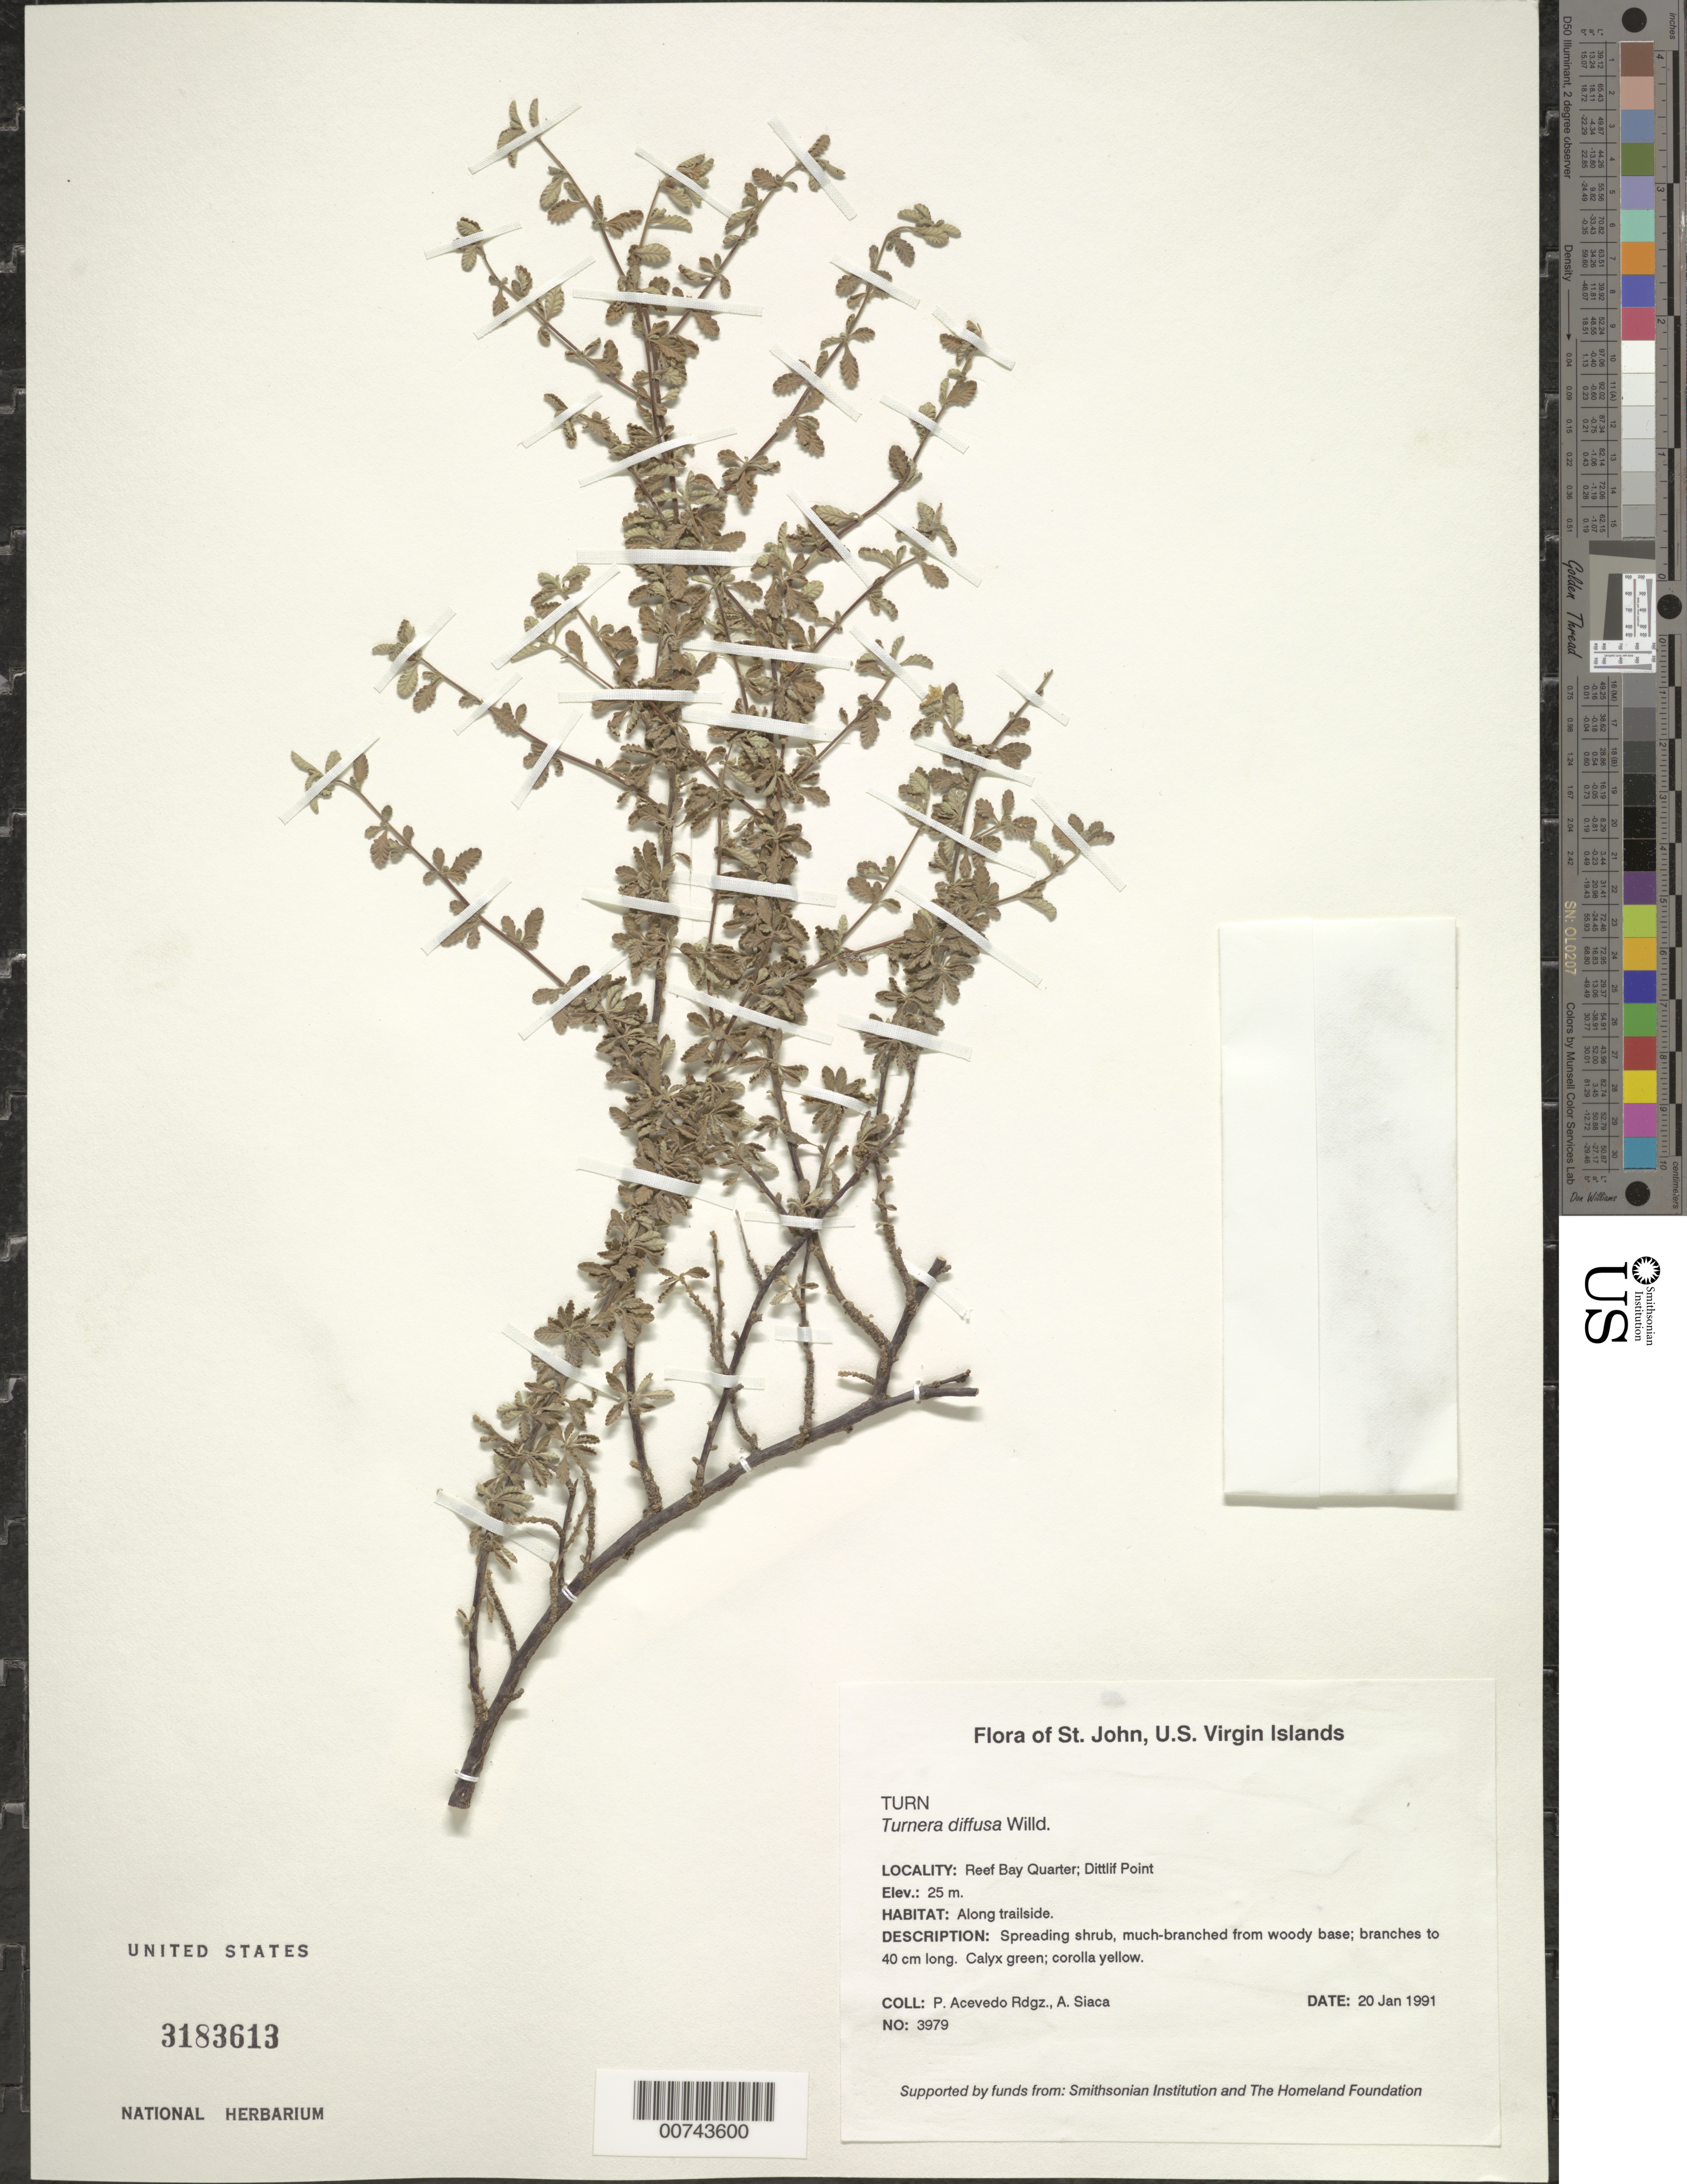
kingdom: Plantae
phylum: Tracheophyta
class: Magnoliopsida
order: Malpighiales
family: Turneraceae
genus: Turnera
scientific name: Turnera diffusa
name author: Willd. ex Schult.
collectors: P. Acevedo-Rodr. & A. Siaca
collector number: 3979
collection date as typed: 20 Jan 1991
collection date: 1991-01-20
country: U.S. Virgin Islands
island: St. John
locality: Reef Bay Quarter; Dittlif Point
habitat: Along trailside.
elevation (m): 25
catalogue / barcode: US 3183613